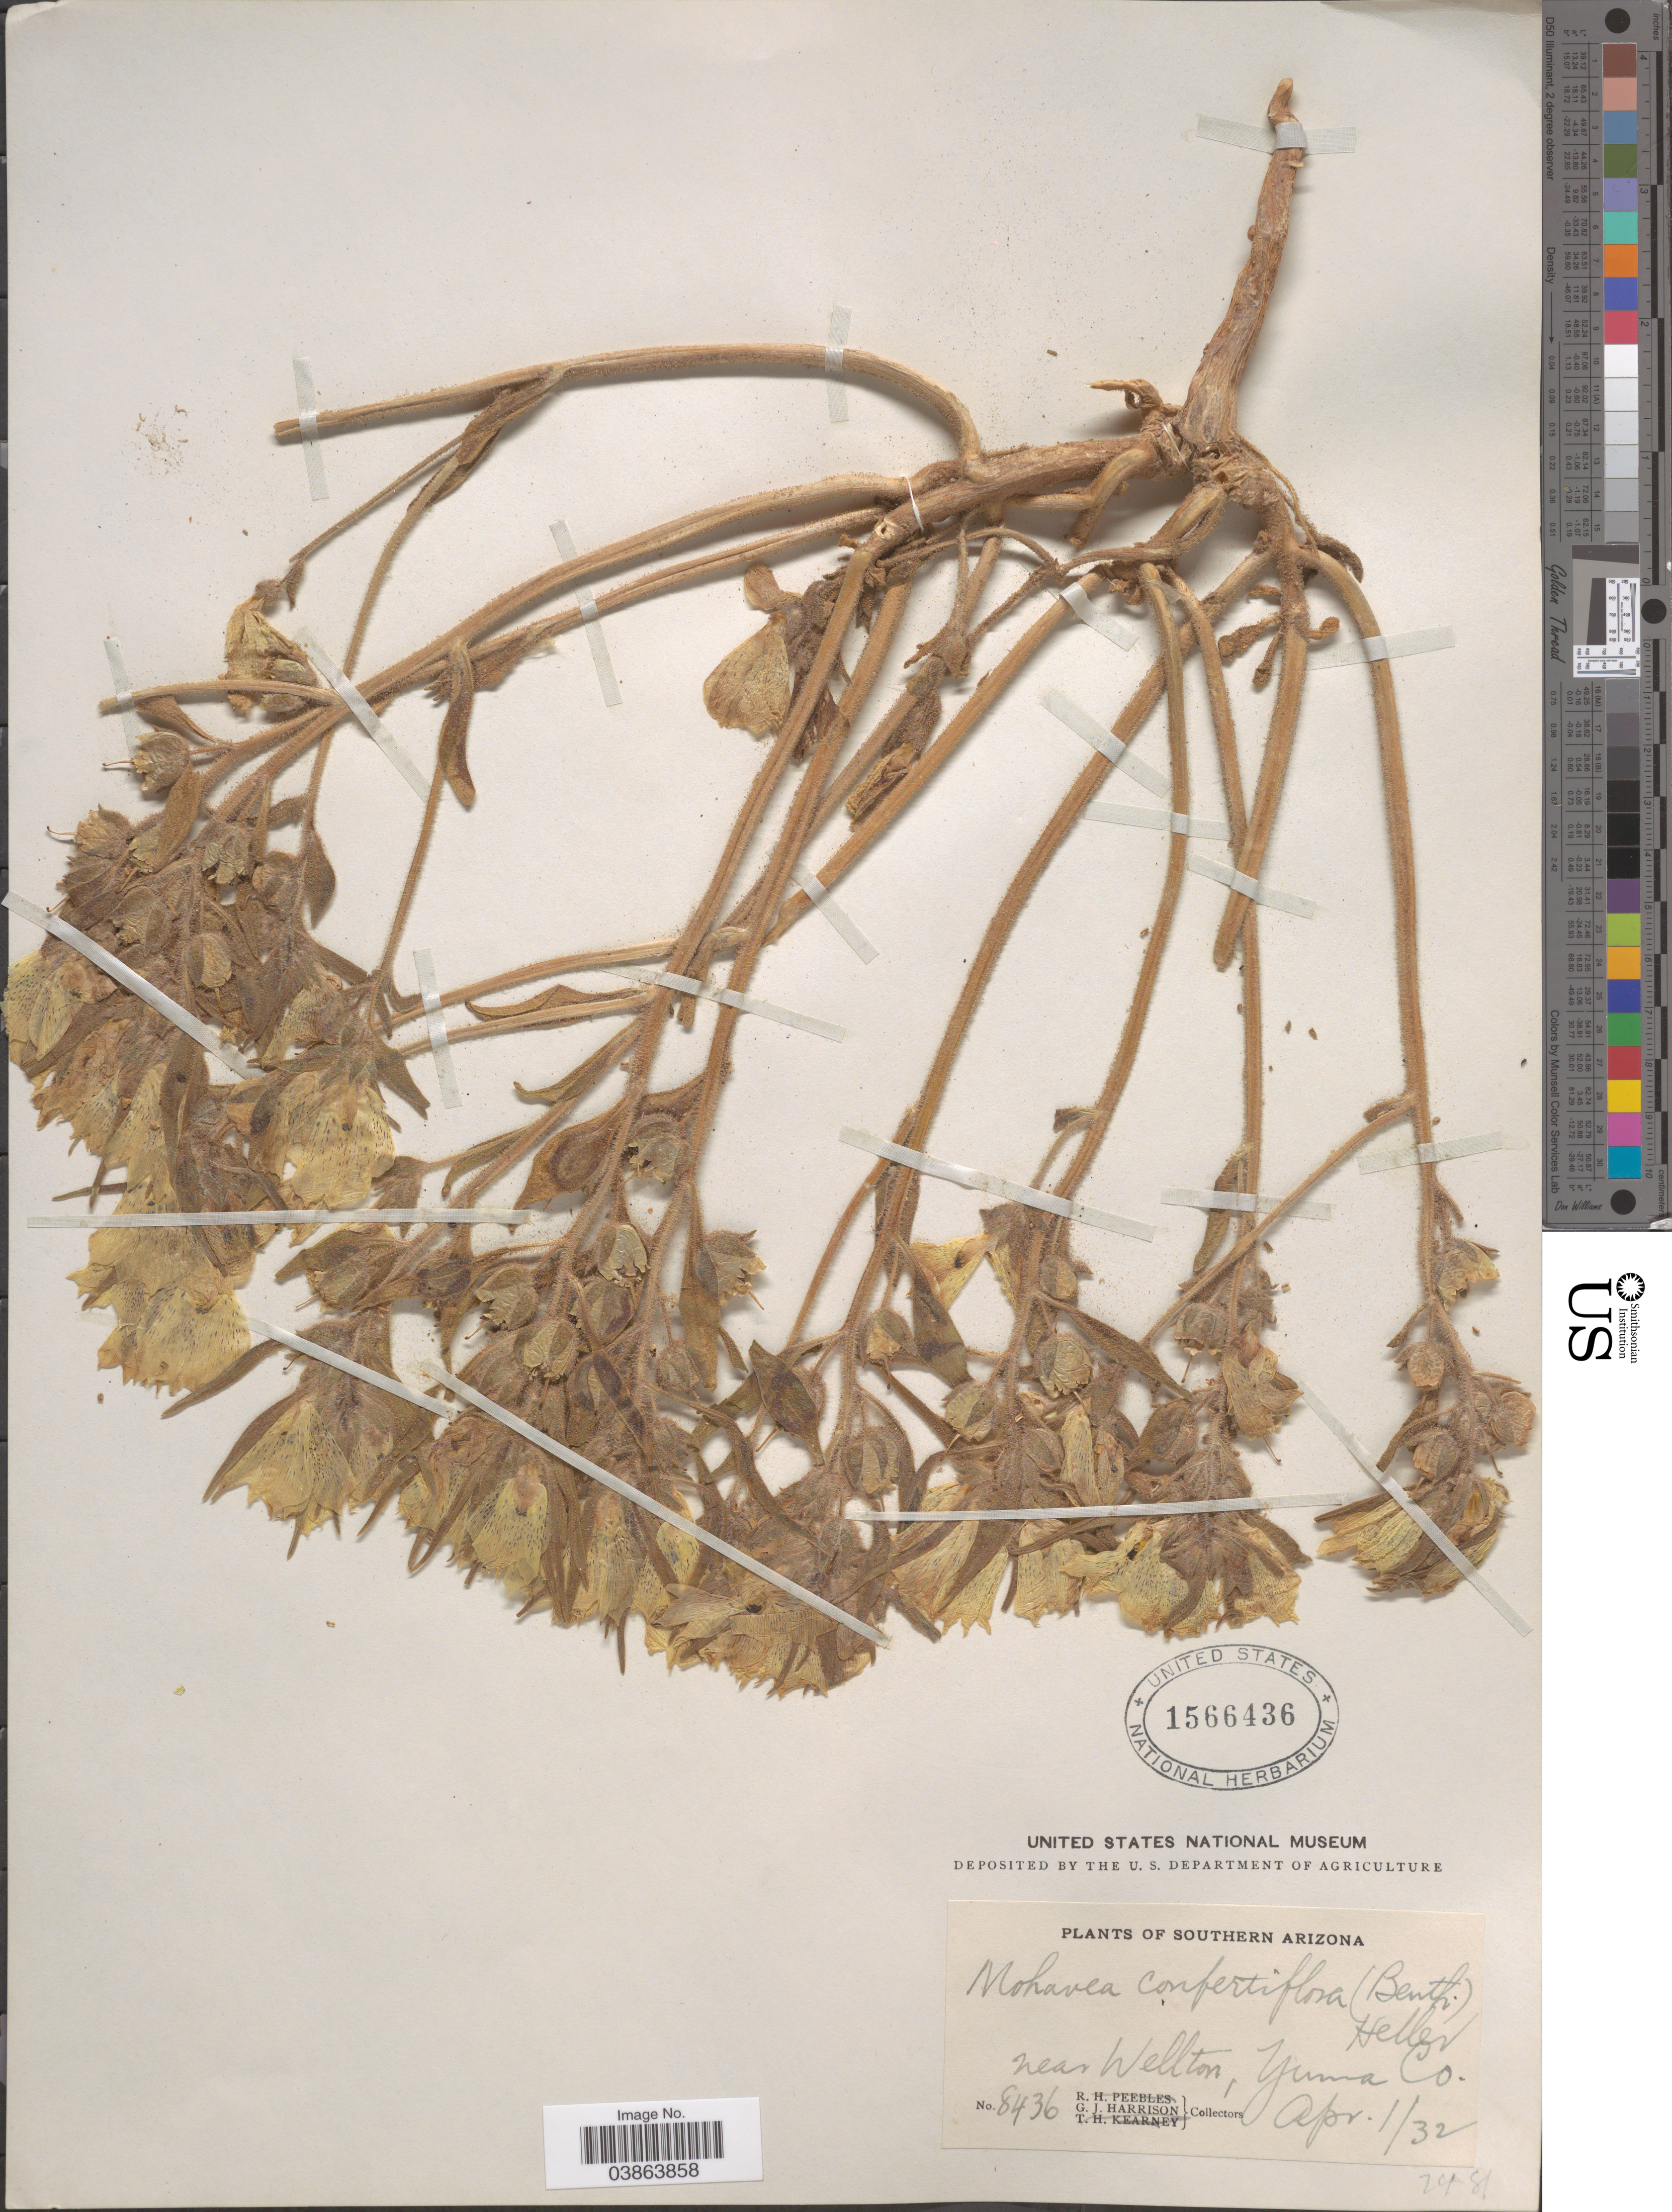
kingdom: Plantae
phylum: Tracheophyta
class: Magnoliopsida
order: Lamiales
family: Plantaginaceae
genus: Mohavea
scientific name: Mohavea confertiflora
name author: (A. DC.) A. Heller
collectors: G. J. Harrison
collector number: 8436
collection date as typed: Transcribed d/m/y: 1/4/32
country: United States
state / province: Arizona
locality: Southern Arizona. Near Welton, Yuma Co.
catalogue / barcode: US 1566436